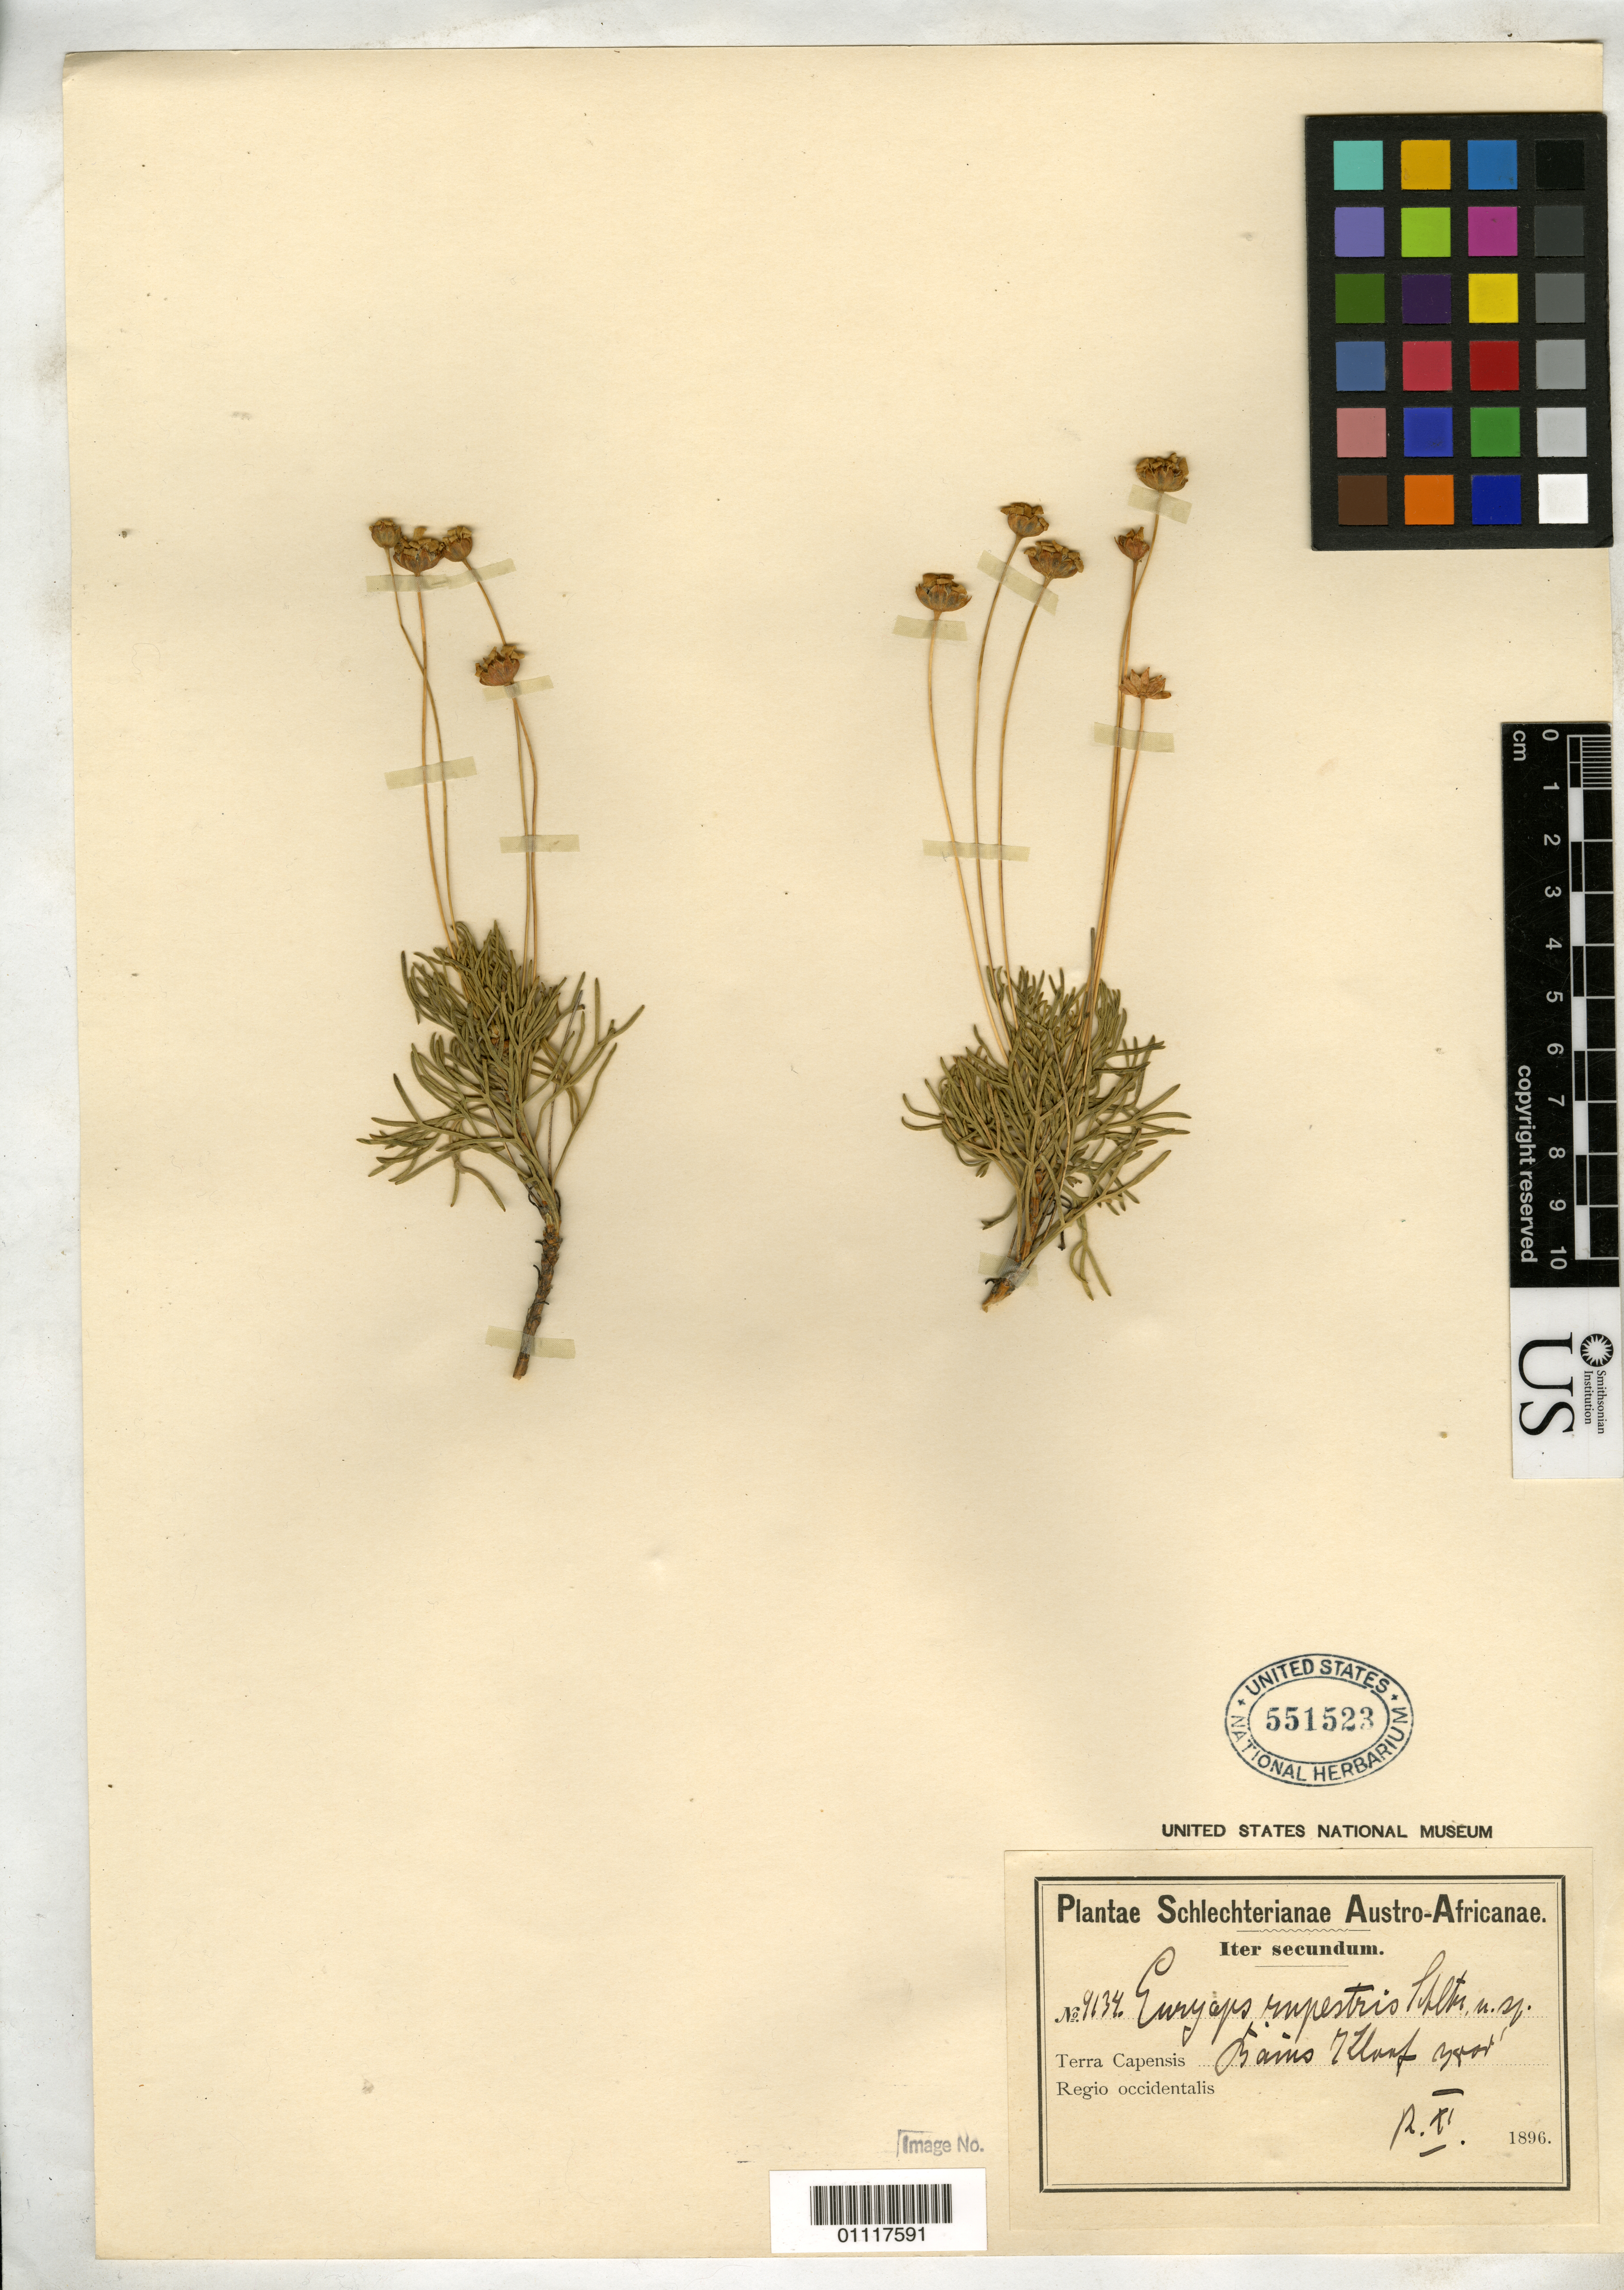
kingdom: Plantae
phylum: Tracheophyta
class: Magnoliopsida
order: Asterales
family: Asteraceae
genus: Euryops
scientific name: Euryops rupestris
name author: Schltr.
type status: Type Collection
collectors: F. R. R. Schlechter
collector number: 9134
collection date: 1896-11-12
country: South Africa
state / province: Western Cape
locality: Bains Kloof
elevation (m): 1158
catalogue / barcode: US 551523